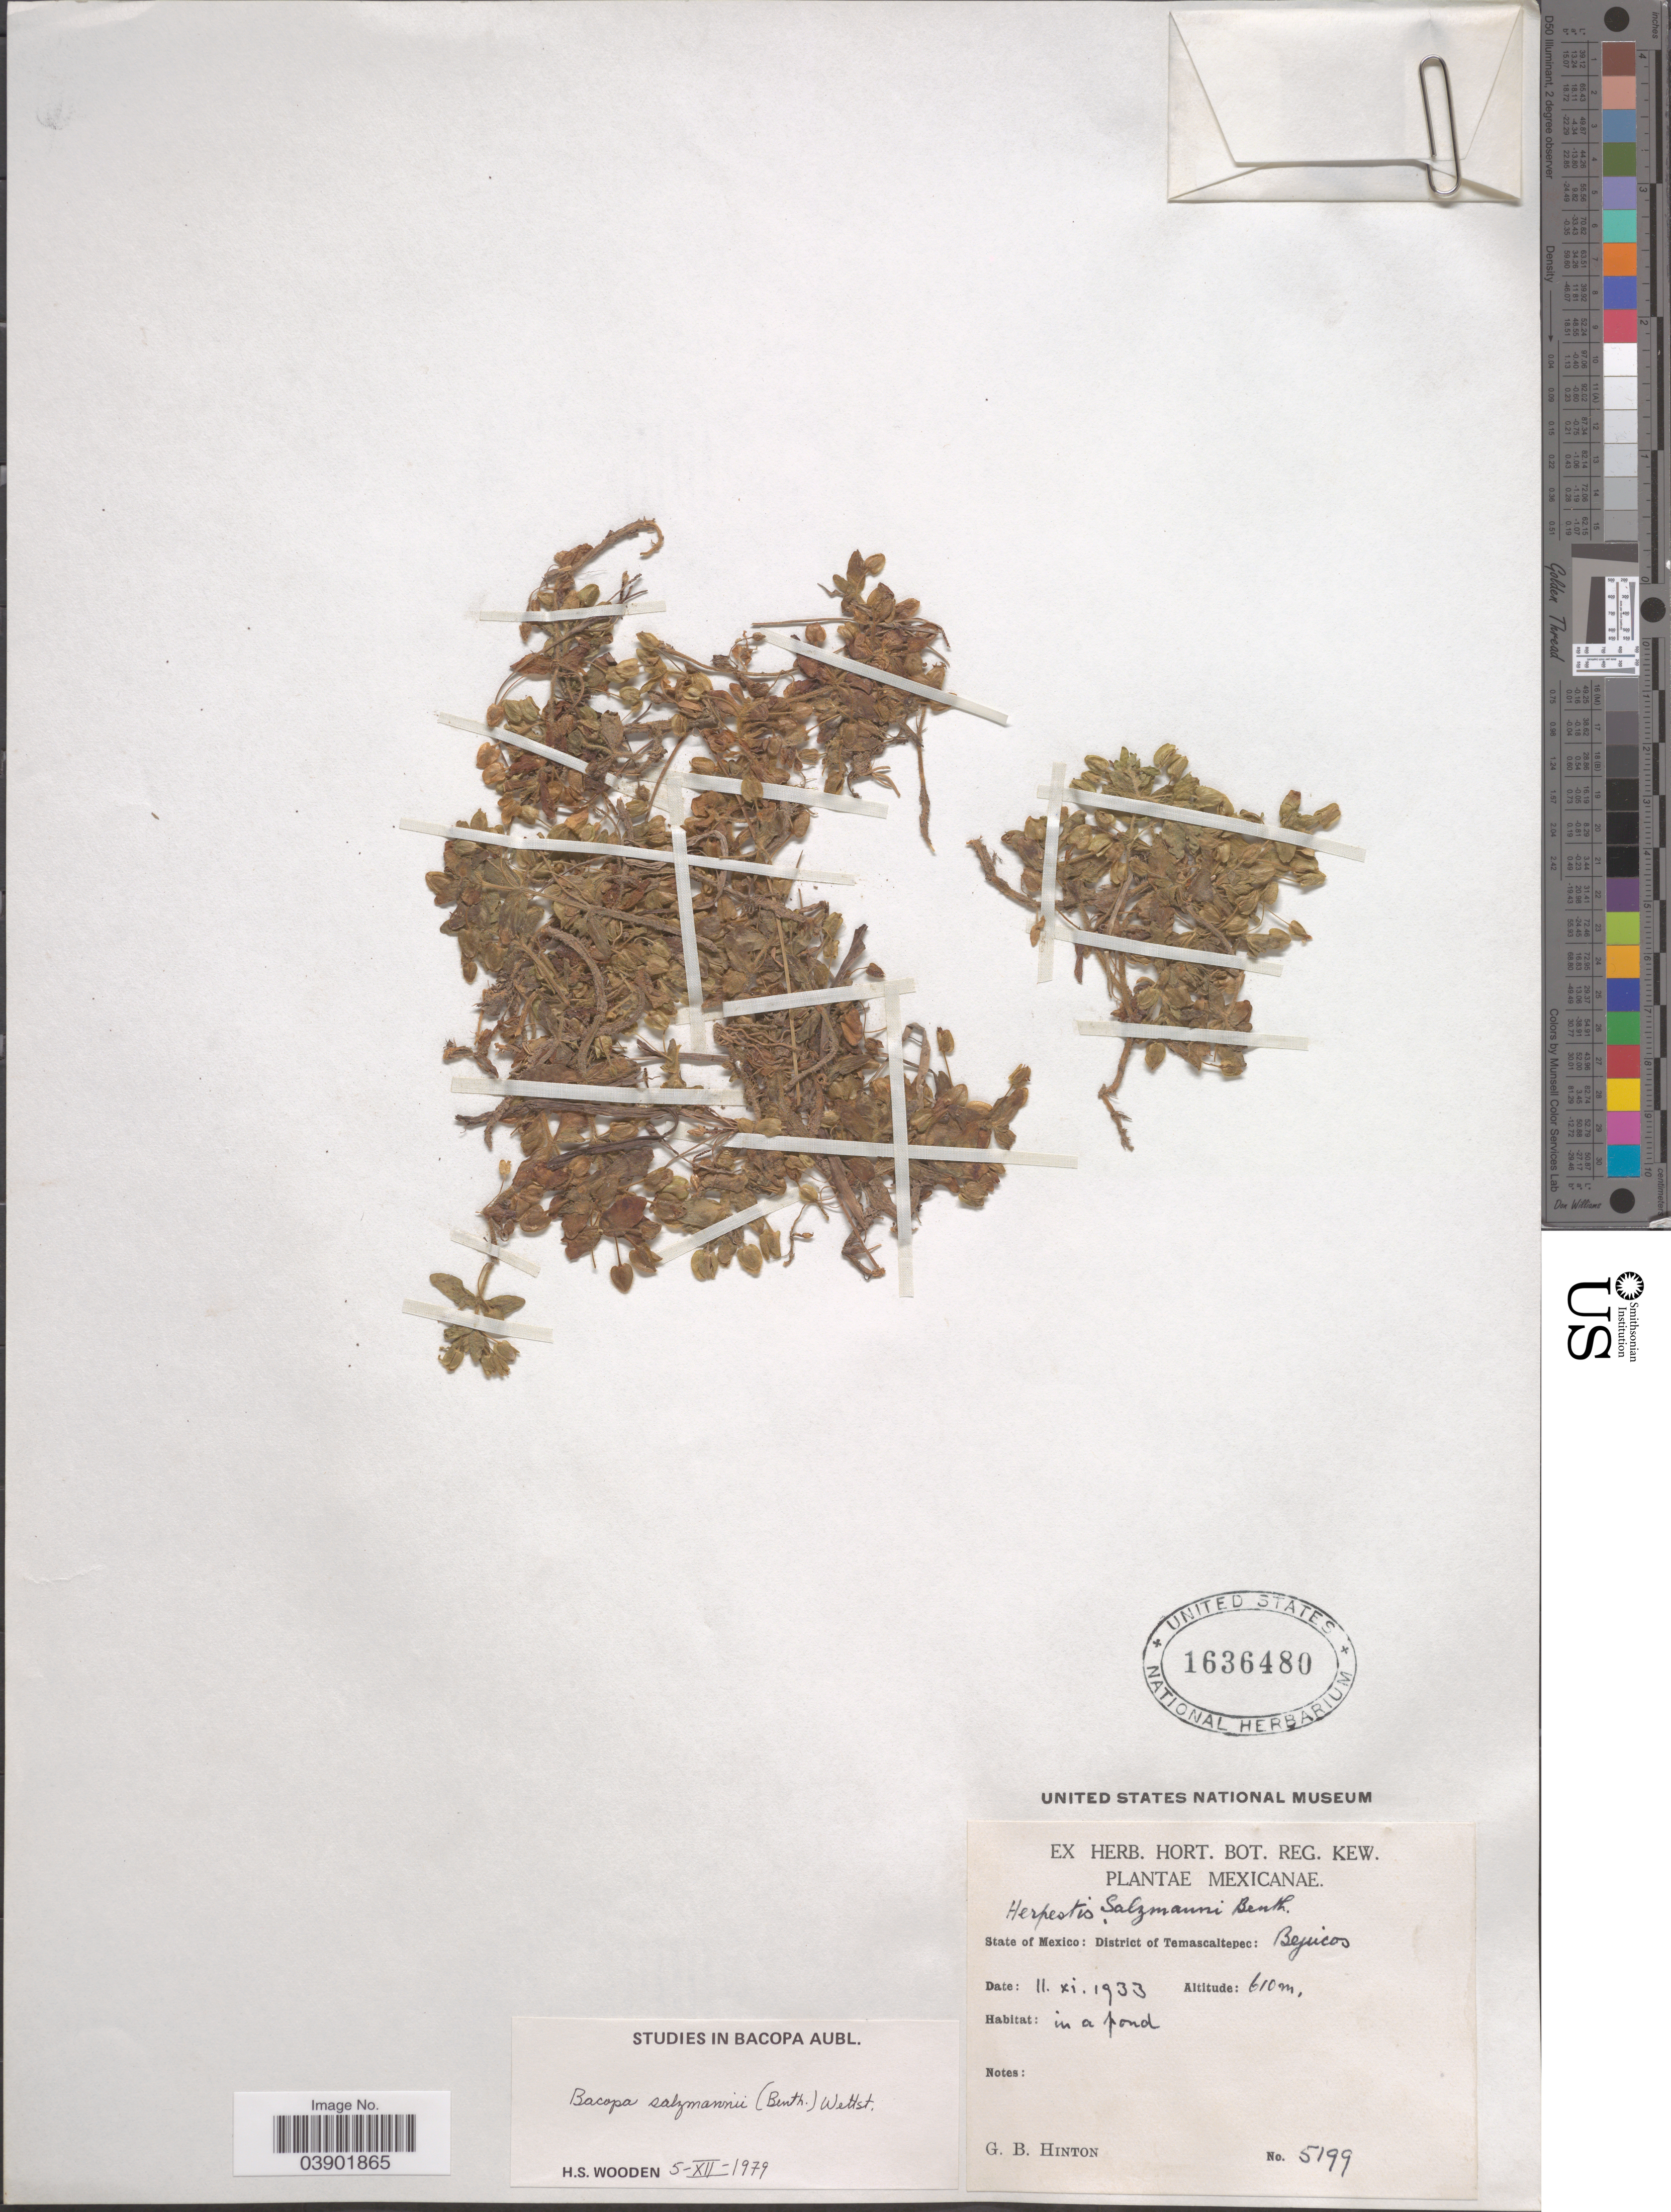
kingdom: Plantae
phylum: Tracheophyta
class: Magnoliopsida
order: Lamiales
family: Plantaginaceae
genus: Bacopa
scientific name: Bacopa salzmannii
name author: (Benth.) Wettst. ex Edwall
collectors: G. B. Hinton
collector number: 5199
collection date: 1933-11-11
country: Mexico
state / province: México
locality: District of Temascaltepec: Bejucos.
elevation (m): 610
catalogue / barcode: US 1636480